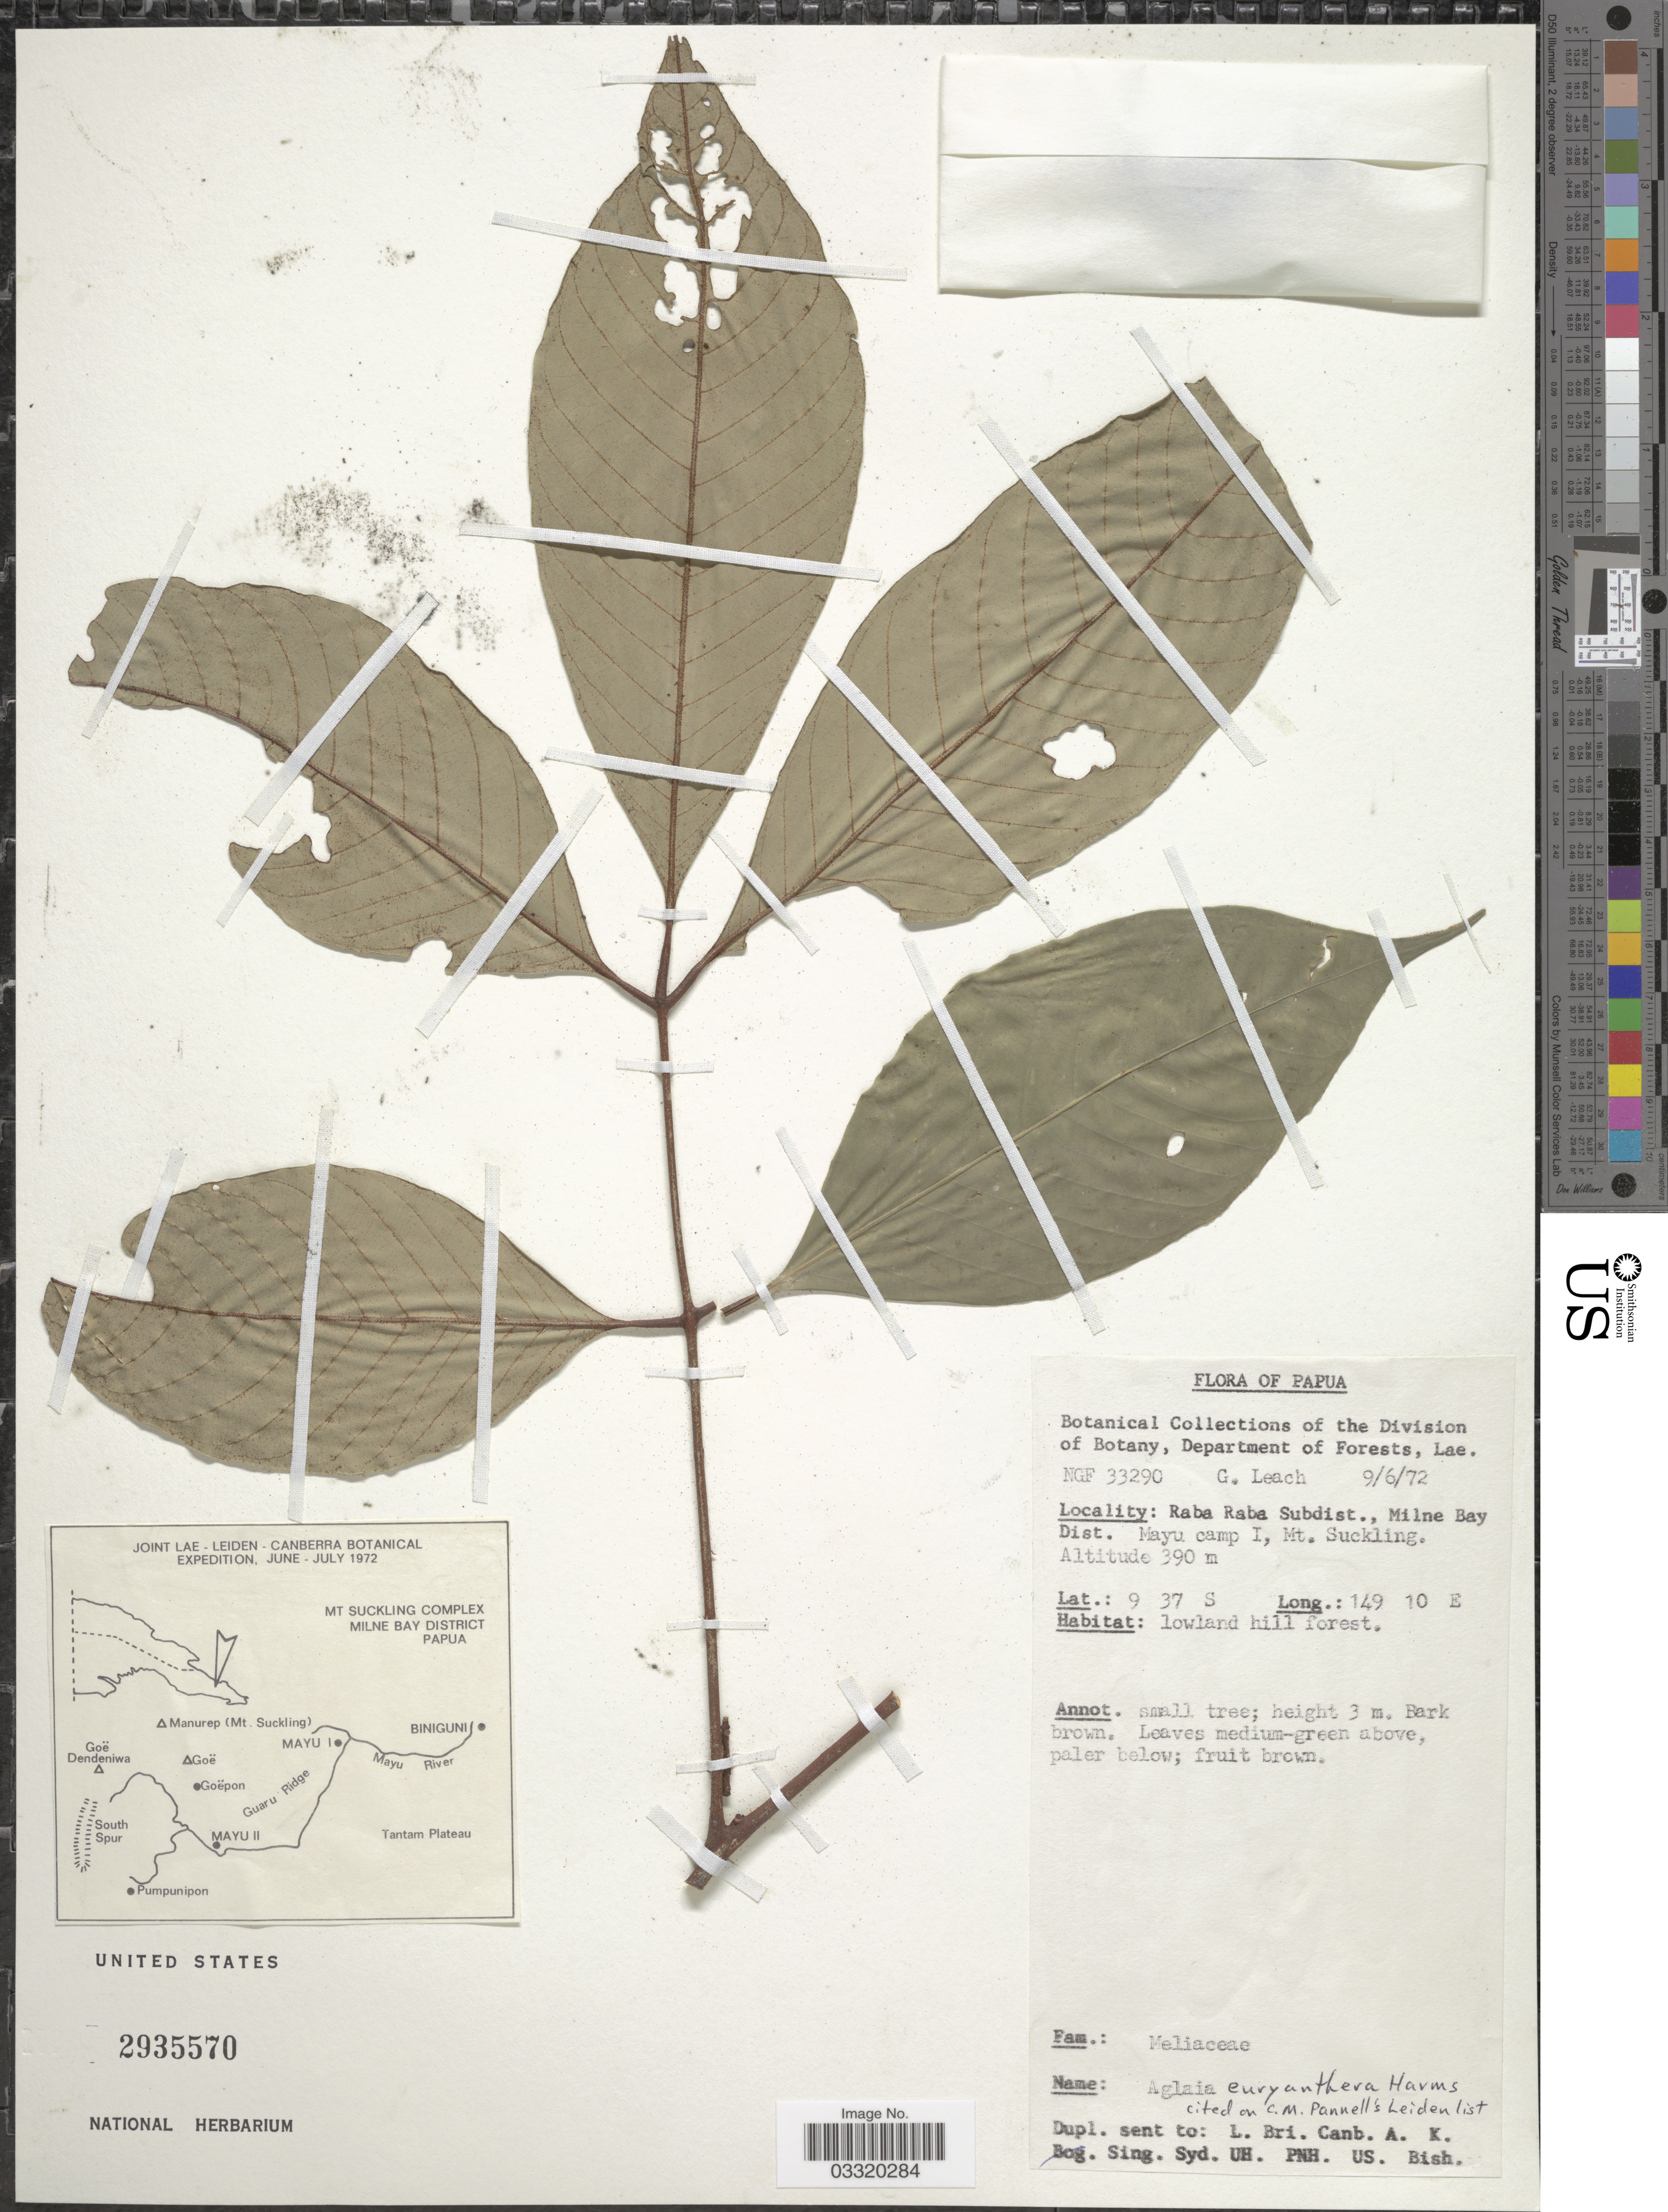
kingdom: Plantae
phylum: Tracheophyta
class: Magnoliopsida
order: Sapindales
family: Meliaceae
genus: Aglaia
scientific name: Aglaia euryanthera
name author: Harms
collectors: G. Leach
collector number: NGF 33290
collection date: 1972-06-09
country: Papua New Guinea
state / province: Milne Bay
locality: Papua. Raba Raba Subdist., Milne Bay Dist. Mayu camp I, Mt. Suckling.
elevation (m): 390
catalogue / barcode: US 2935570